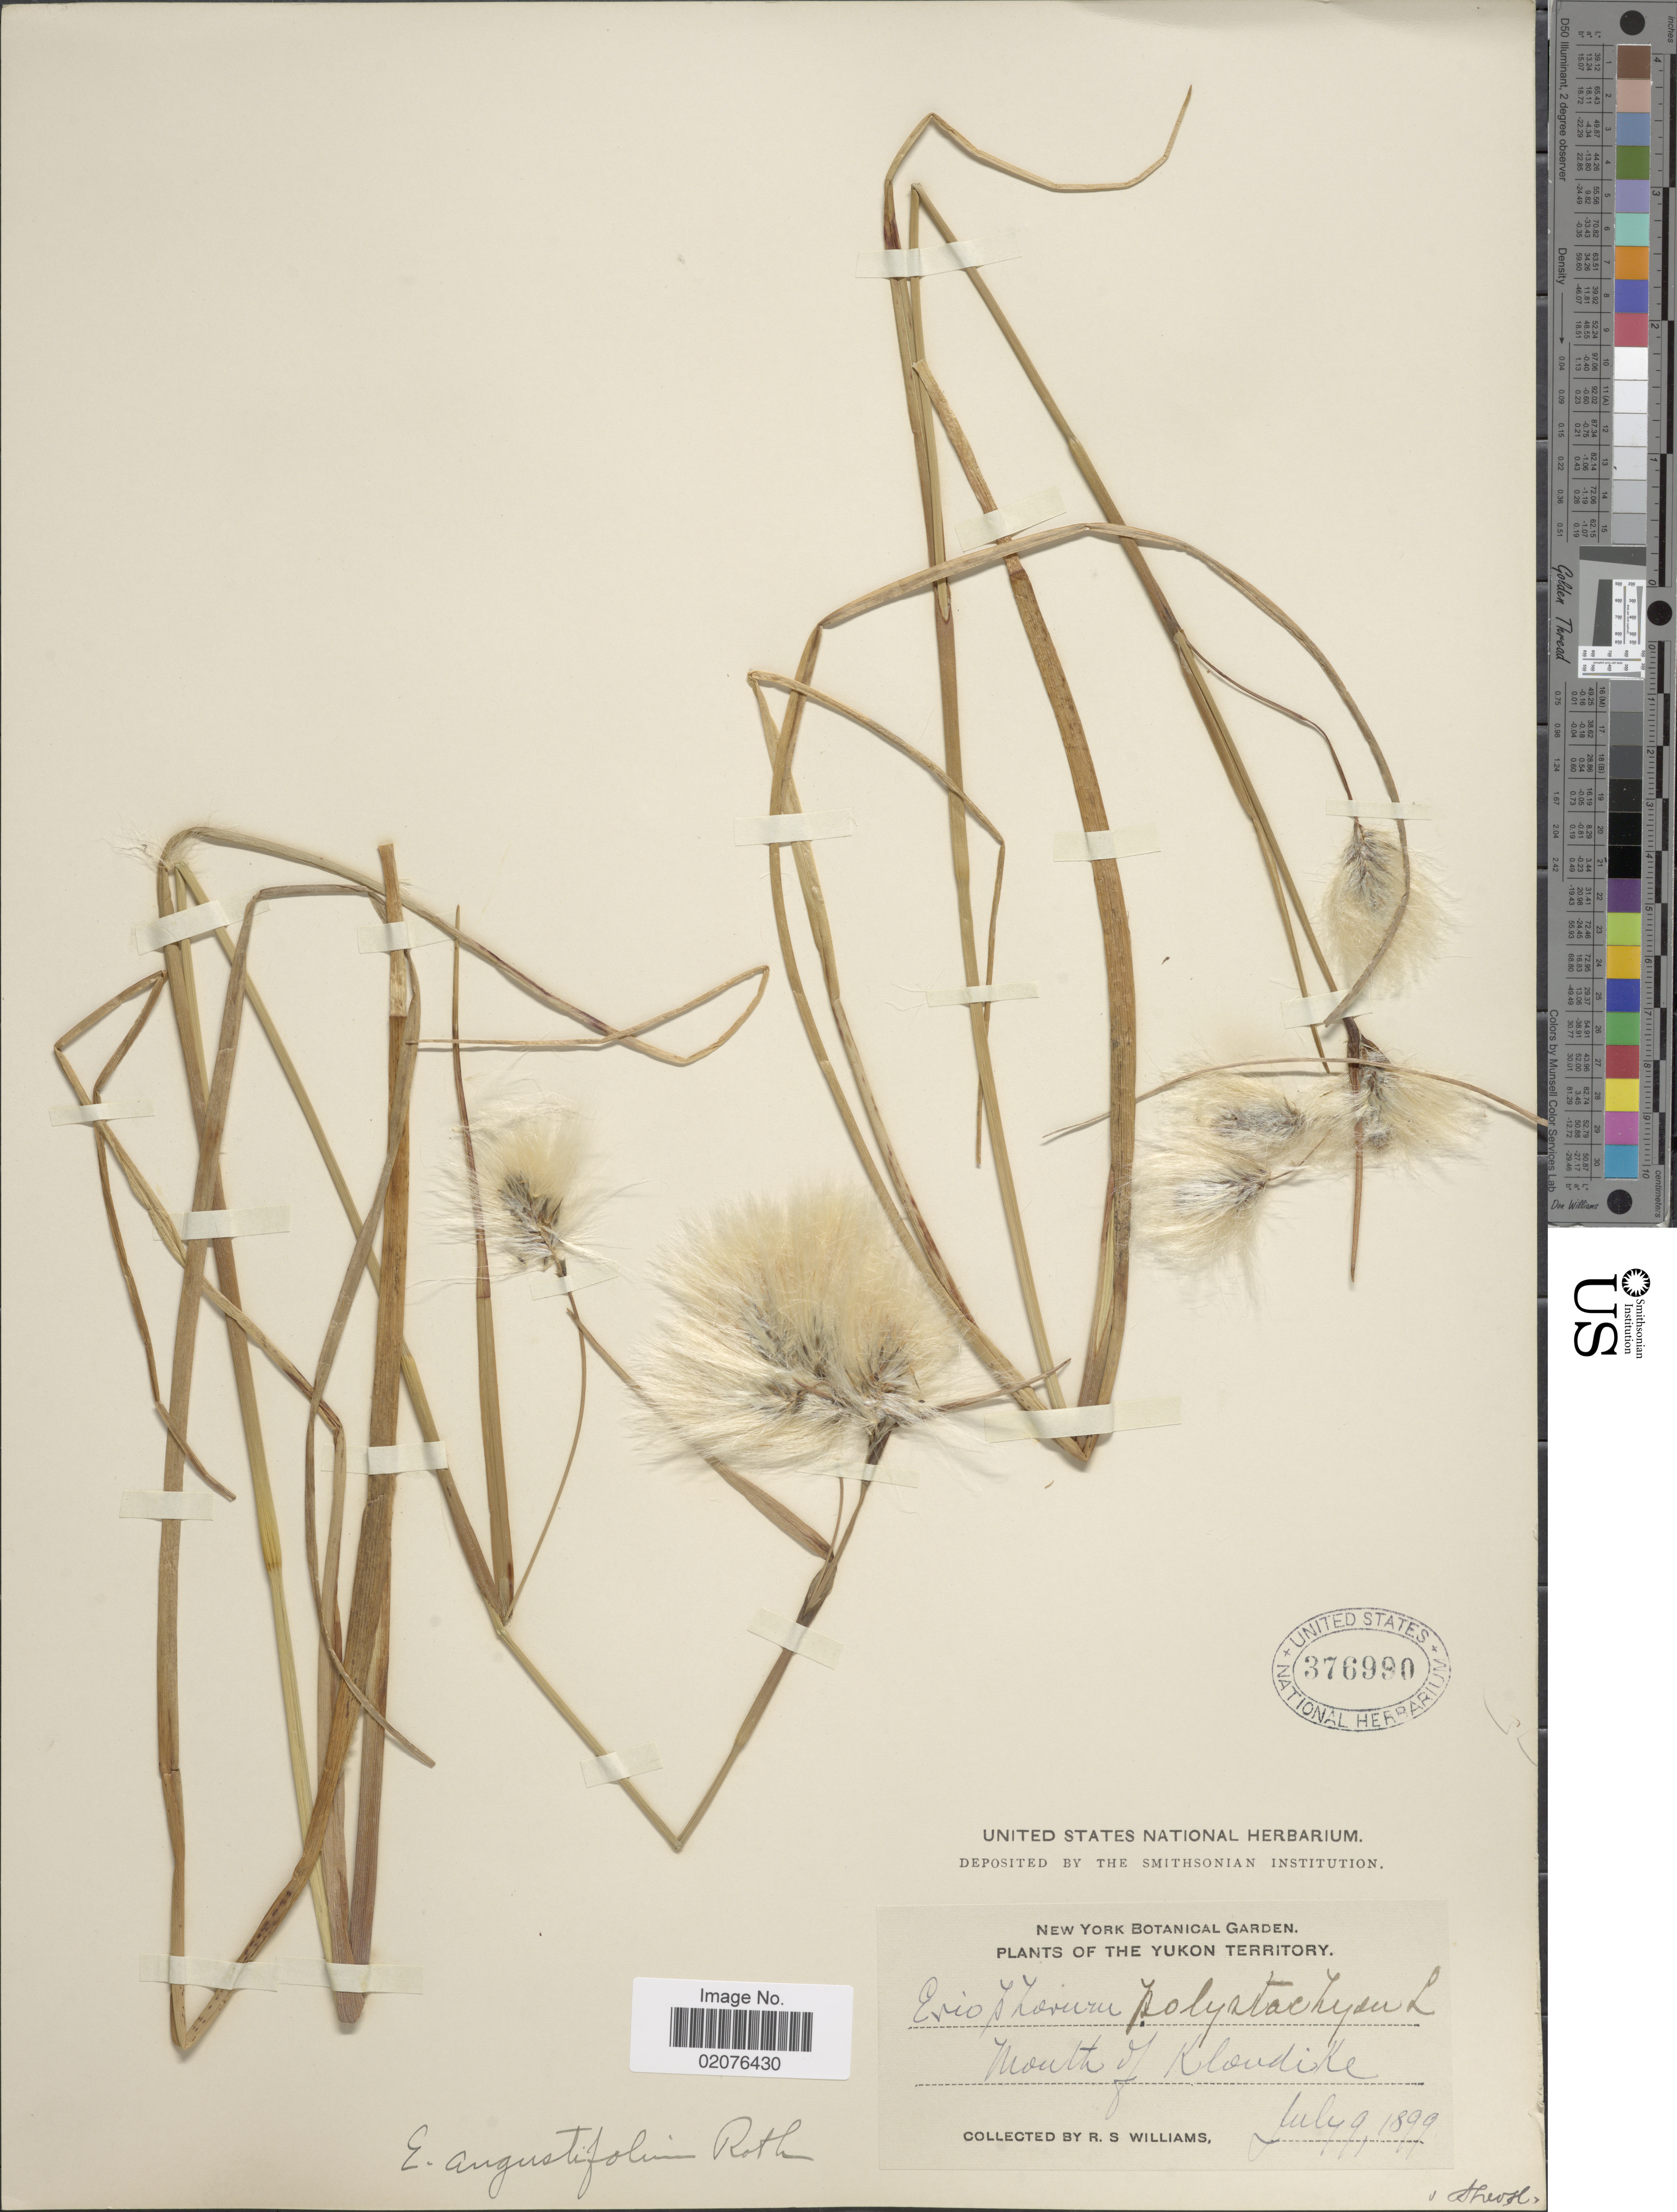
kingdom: Plantae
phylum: Tracheophyta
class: Liliopsida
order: Poales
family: Cyperaceae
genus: Eriophorum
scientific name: Eriophorum angustifolium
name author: Honck.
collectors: R. S. Williams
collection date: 1899-07-09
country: Canada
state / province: Yukon Territory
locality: Mouth of Klondike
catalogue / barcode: US 376990